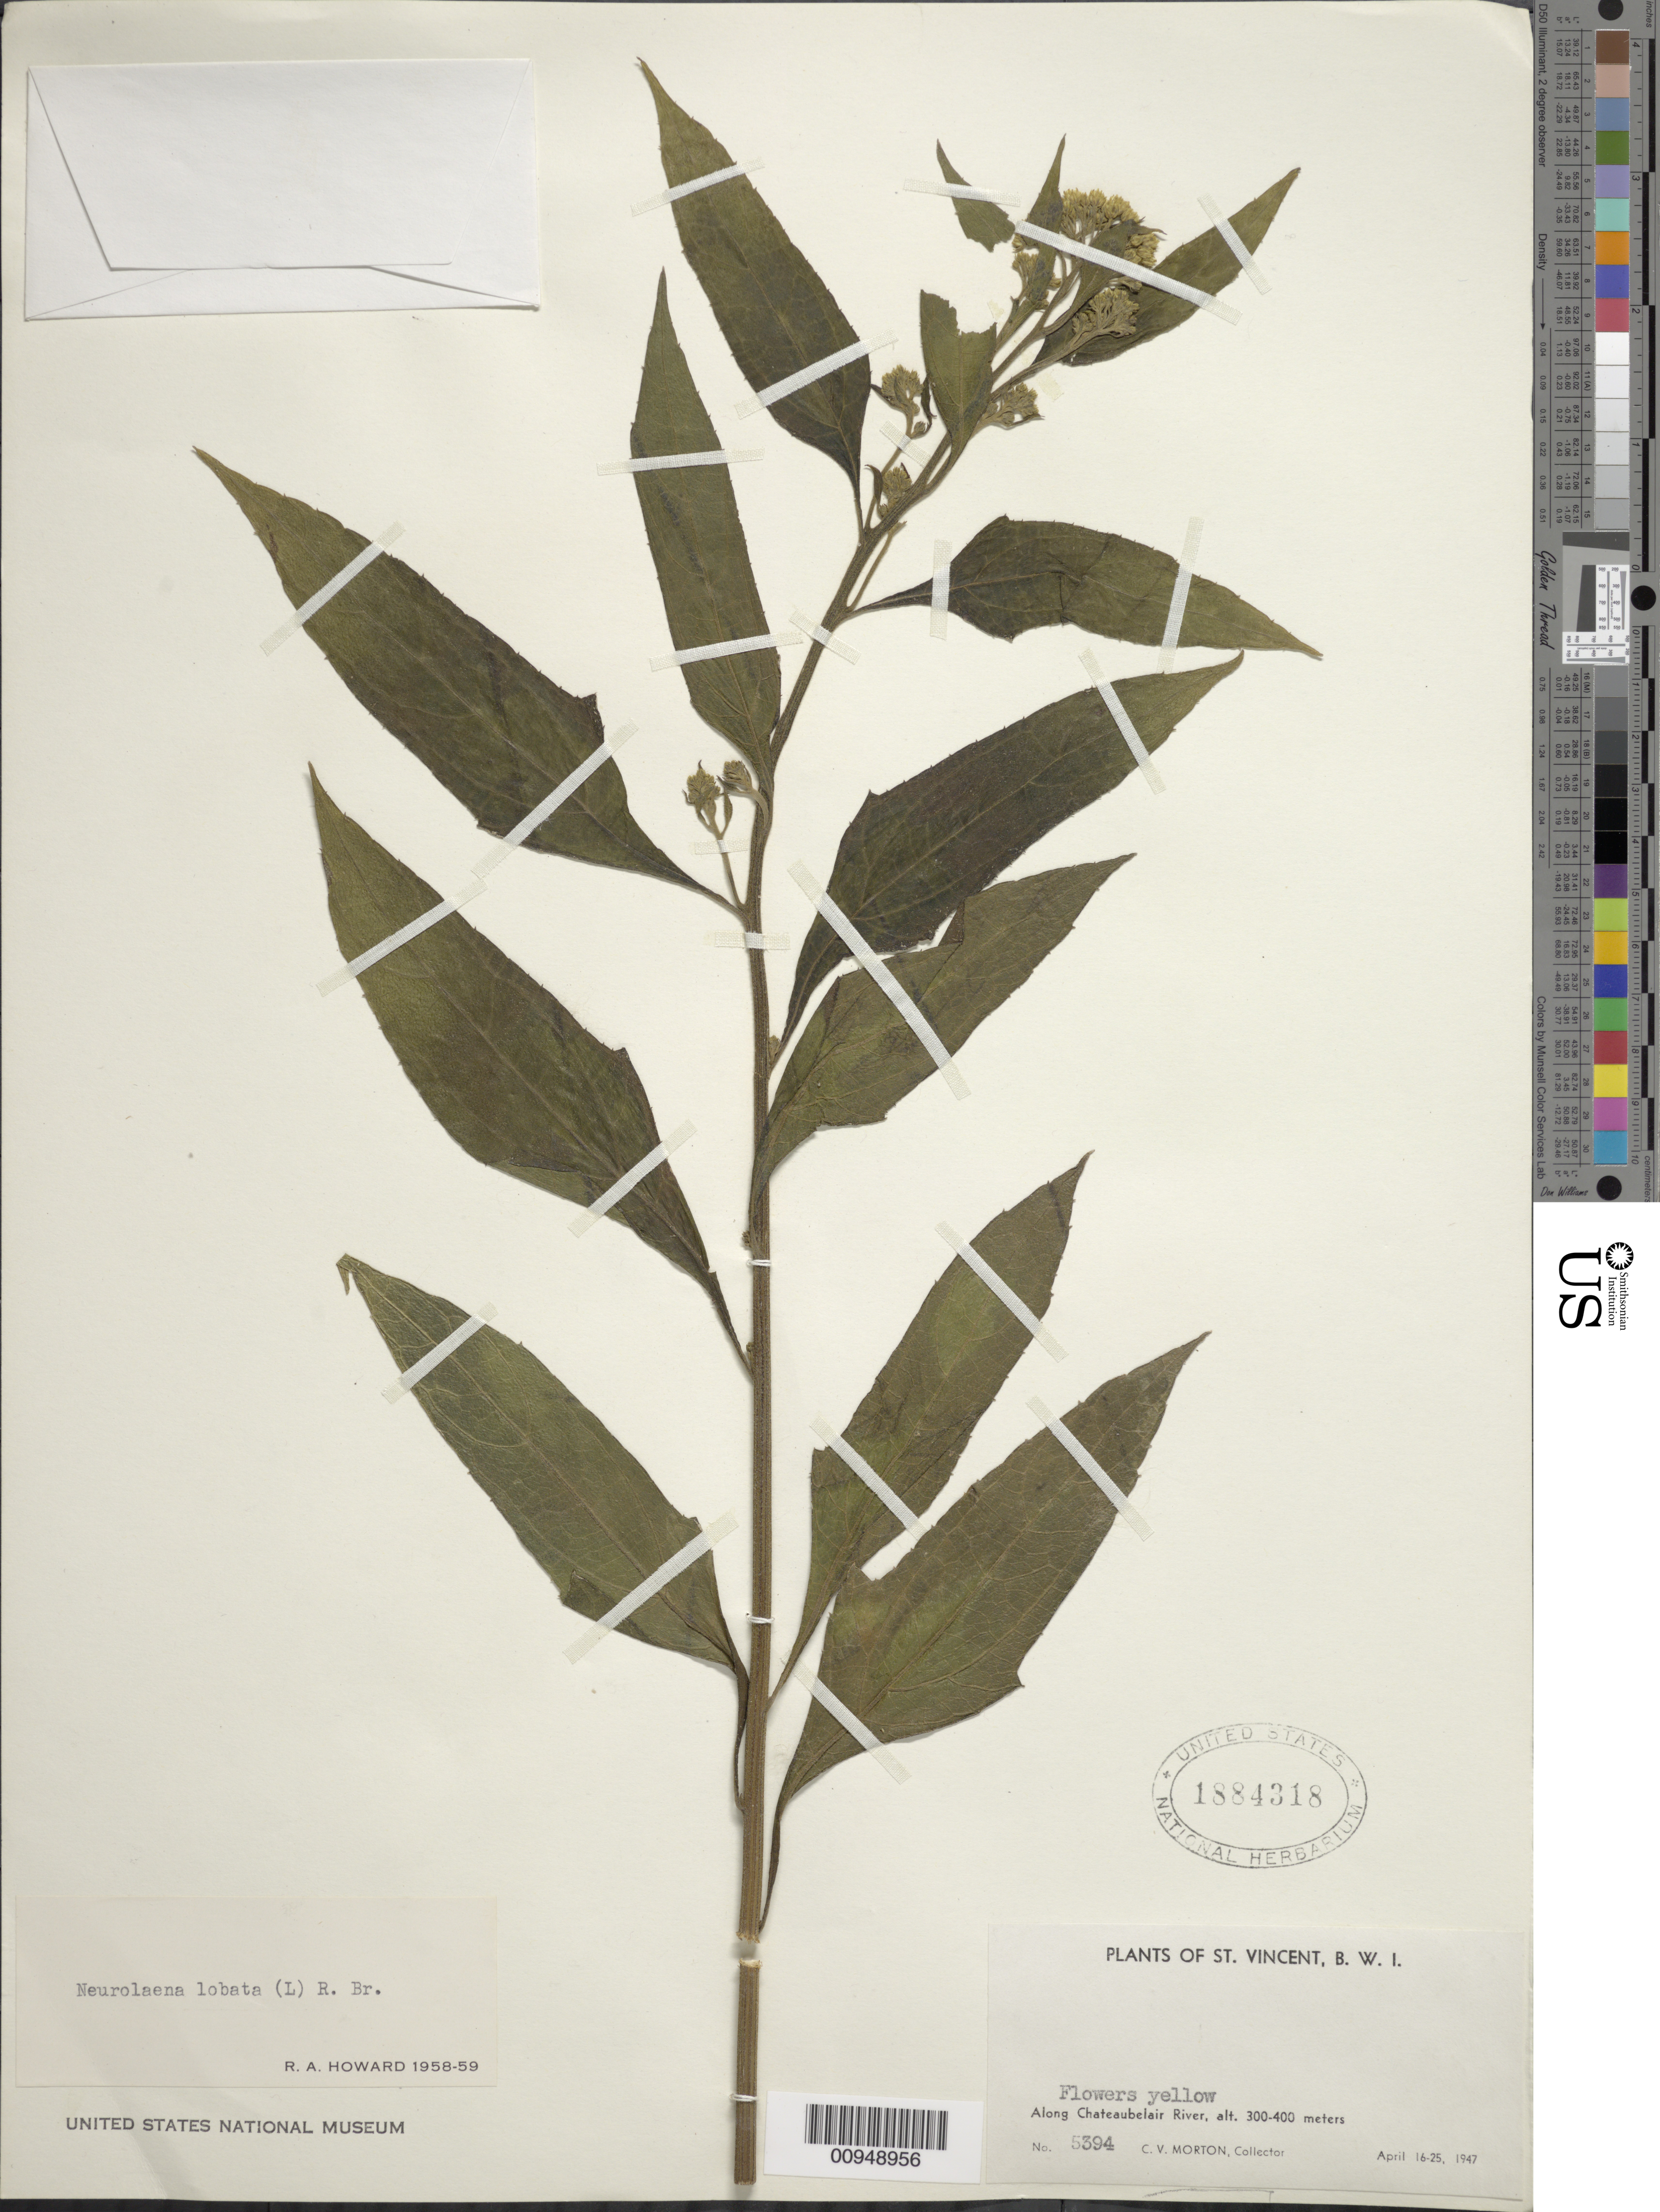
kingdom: Plantae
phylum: Tracheophyta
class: Magnoliopsida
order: Asterales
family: Asteraceae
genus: Neurolaena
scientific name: Neurolaena lobata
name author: (L.) R. Br. ex Cass.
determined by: Howard, R. A.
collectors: C. V. Morton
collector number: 5394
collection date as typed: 16 Apr 1947 to 25 Apr 1947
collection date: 1947-04-16/1947-04-25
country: St. Vincent - Grenadines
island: St. Vincent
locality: Along Chateaubelair River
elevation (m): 300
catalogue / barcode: US 1884318